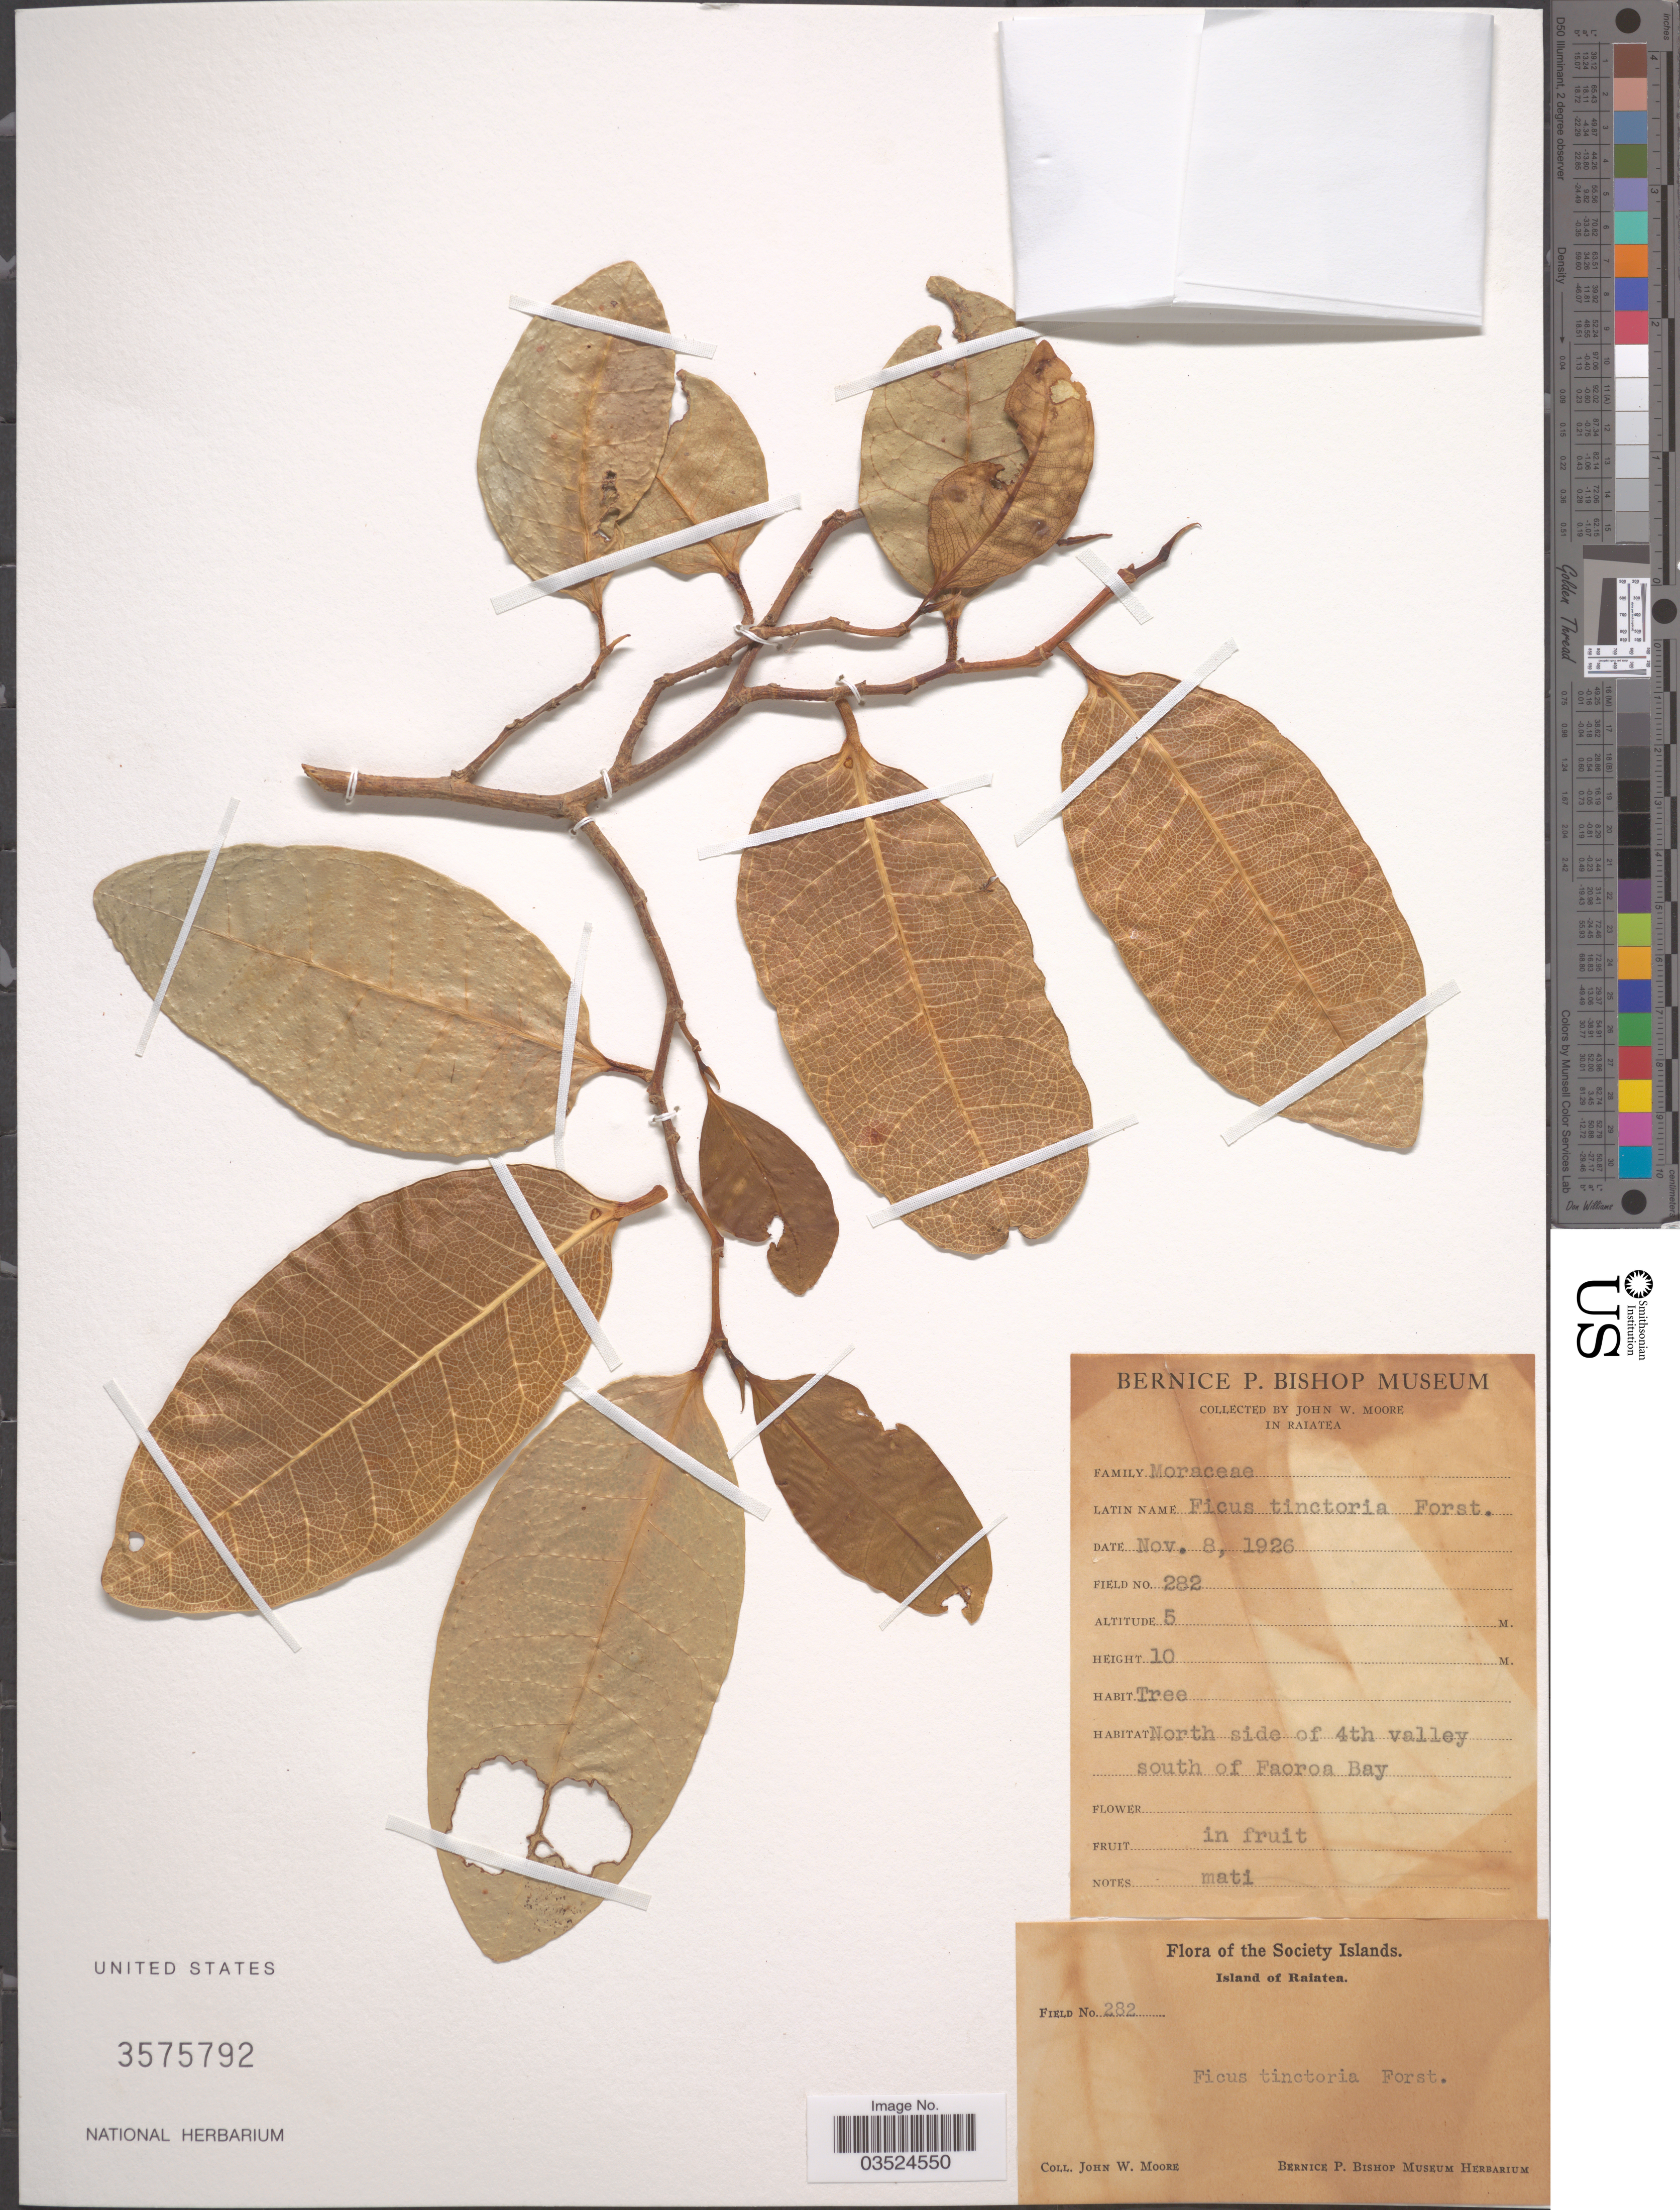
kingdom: Plantae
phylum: Tracheophyta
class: Magnoliopsida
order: Rosales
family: Moraceae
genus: Ficus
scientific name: Ficus tinctoria subsp. tinctoria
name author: G. Forst.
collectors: J. Moore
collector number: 282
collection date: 1926-11-08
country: French Polynesia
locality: The Society Islands. Island of Raiatea. North side of 4th valley south of Faoroa Bay.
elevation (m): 5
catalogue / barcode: US 3575792